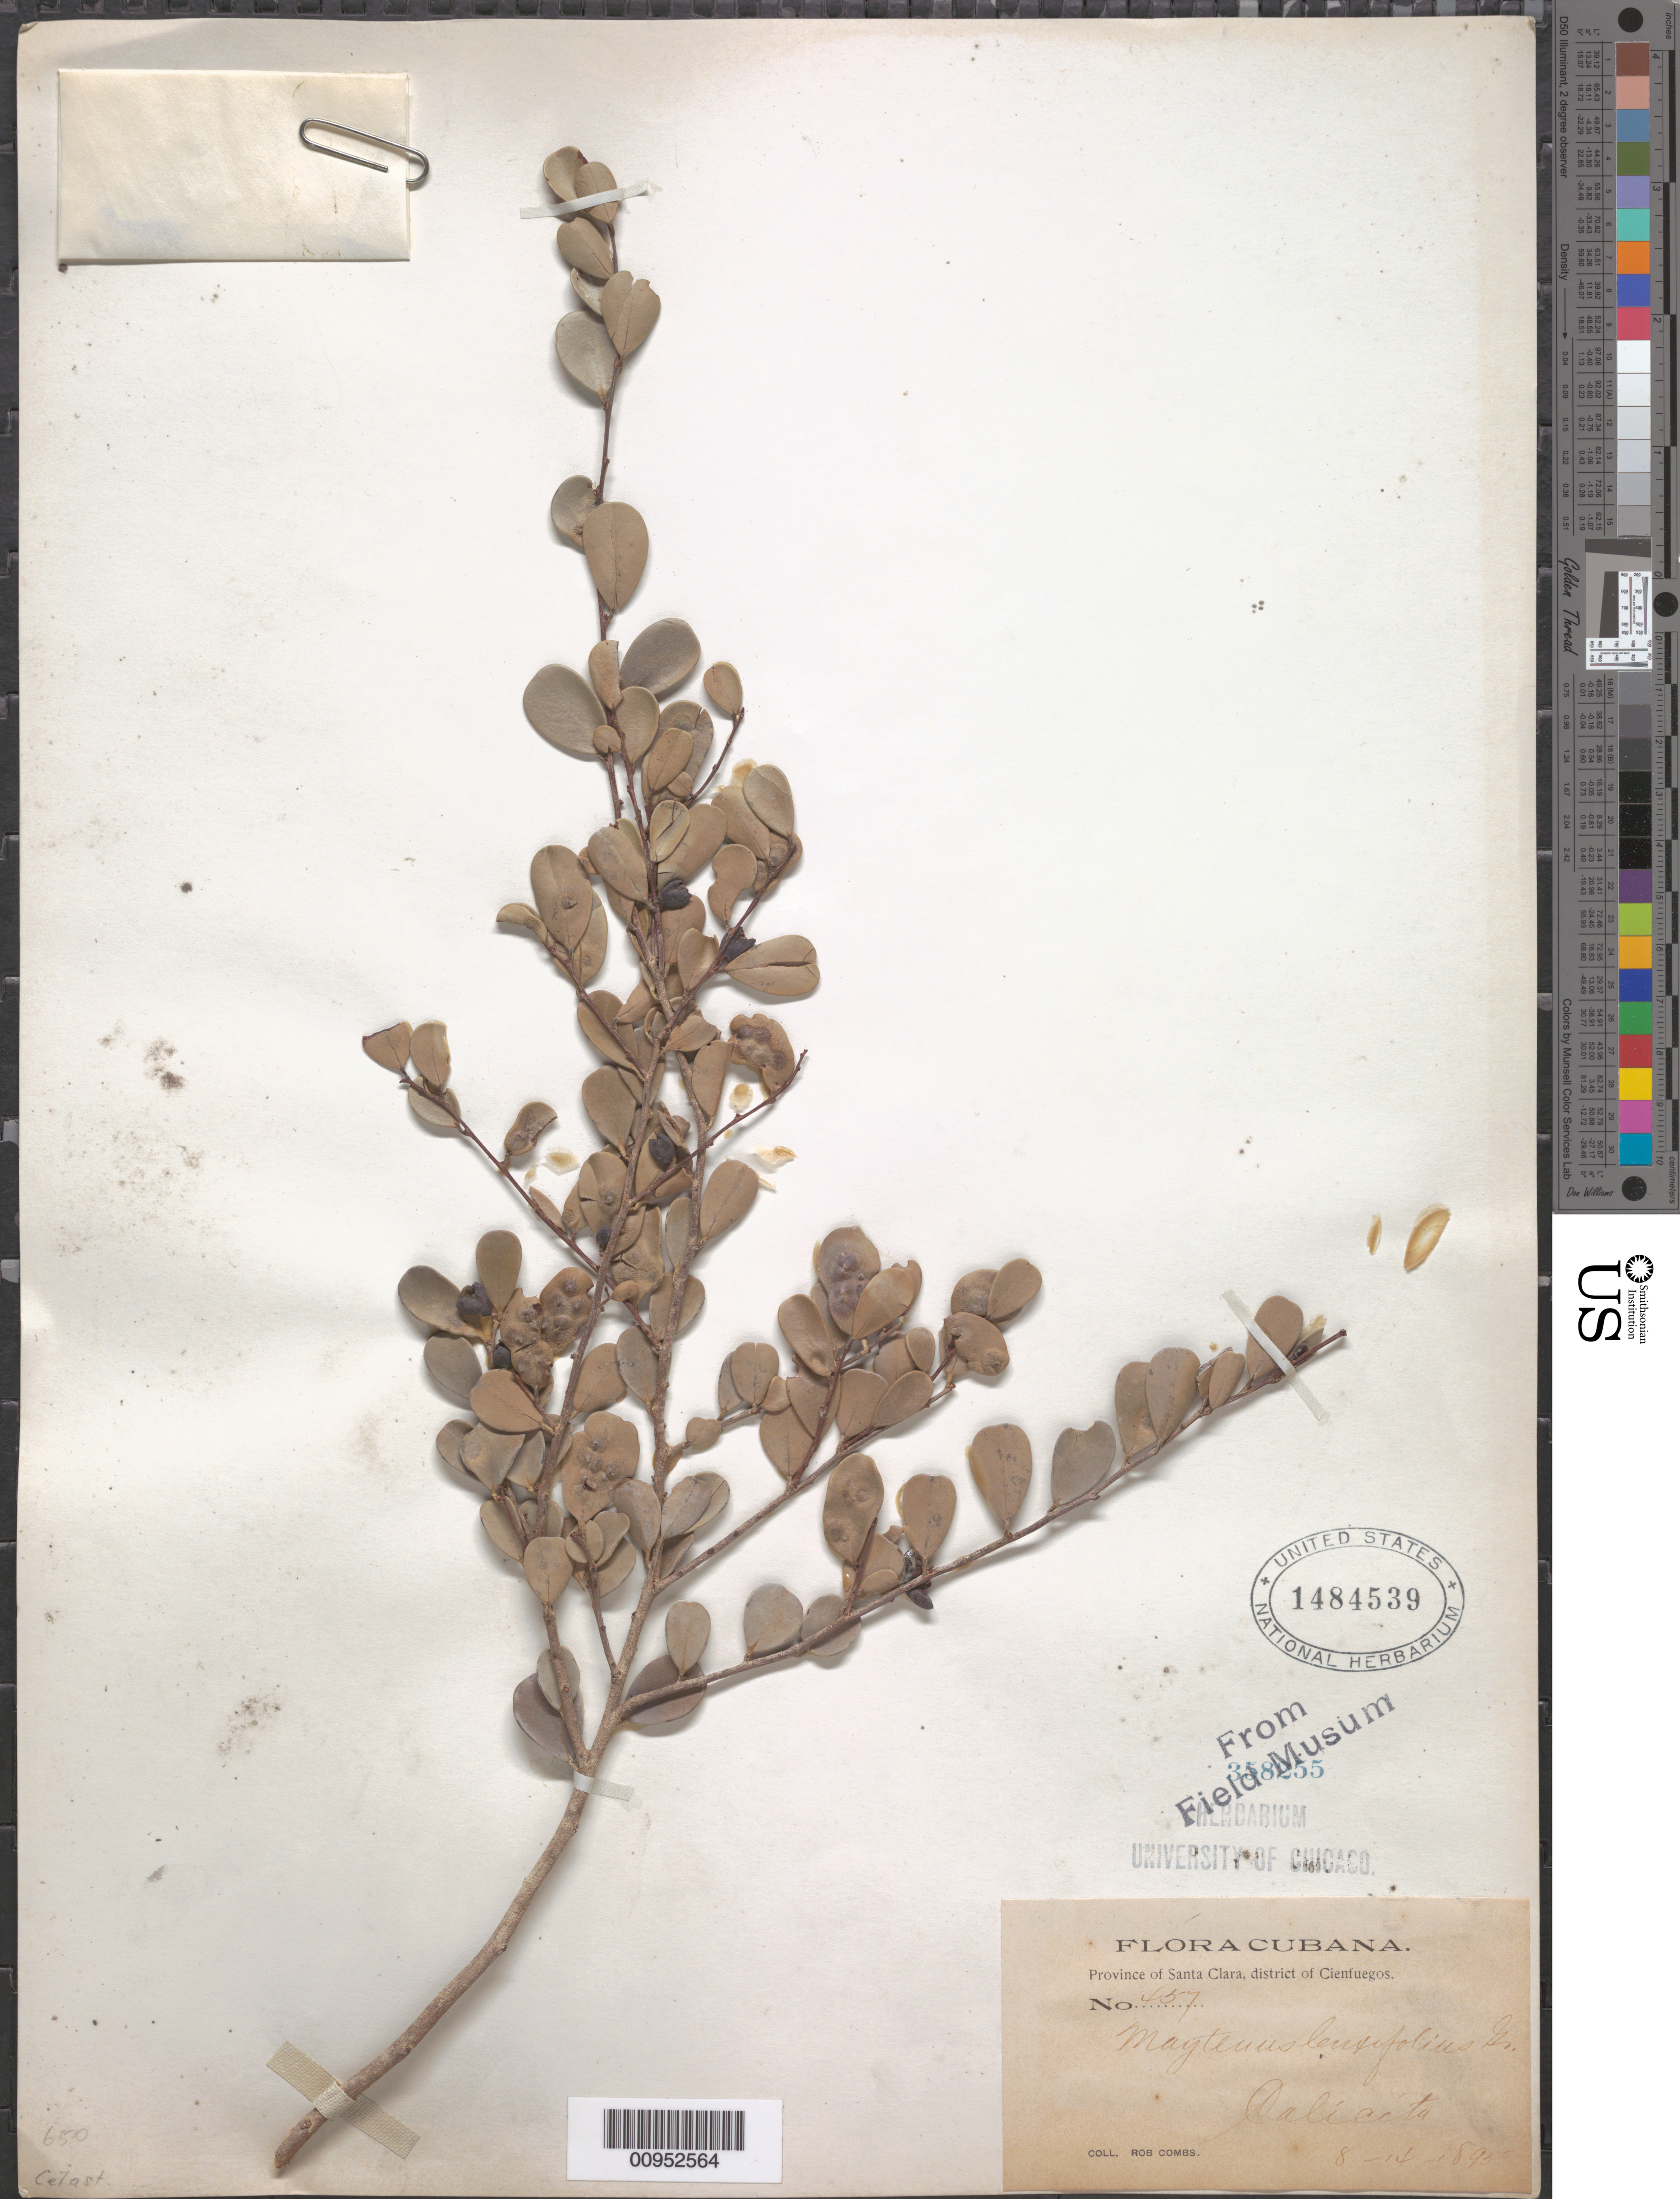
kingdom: Plantae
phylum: Tracheophyta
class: Magnoliopsida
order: Celastrales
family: Celastraceae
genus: Maytenus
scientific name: Maytenus buxifolia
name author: (A. Rich.) Griseb.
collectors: R. Combs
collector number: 457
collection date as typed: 14 Aug 1895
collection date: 1895-08-14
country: Cuba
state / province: Santa Clara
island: Cuba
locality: Dist Cienfuegos, Caliceta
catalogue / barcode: US 1484539